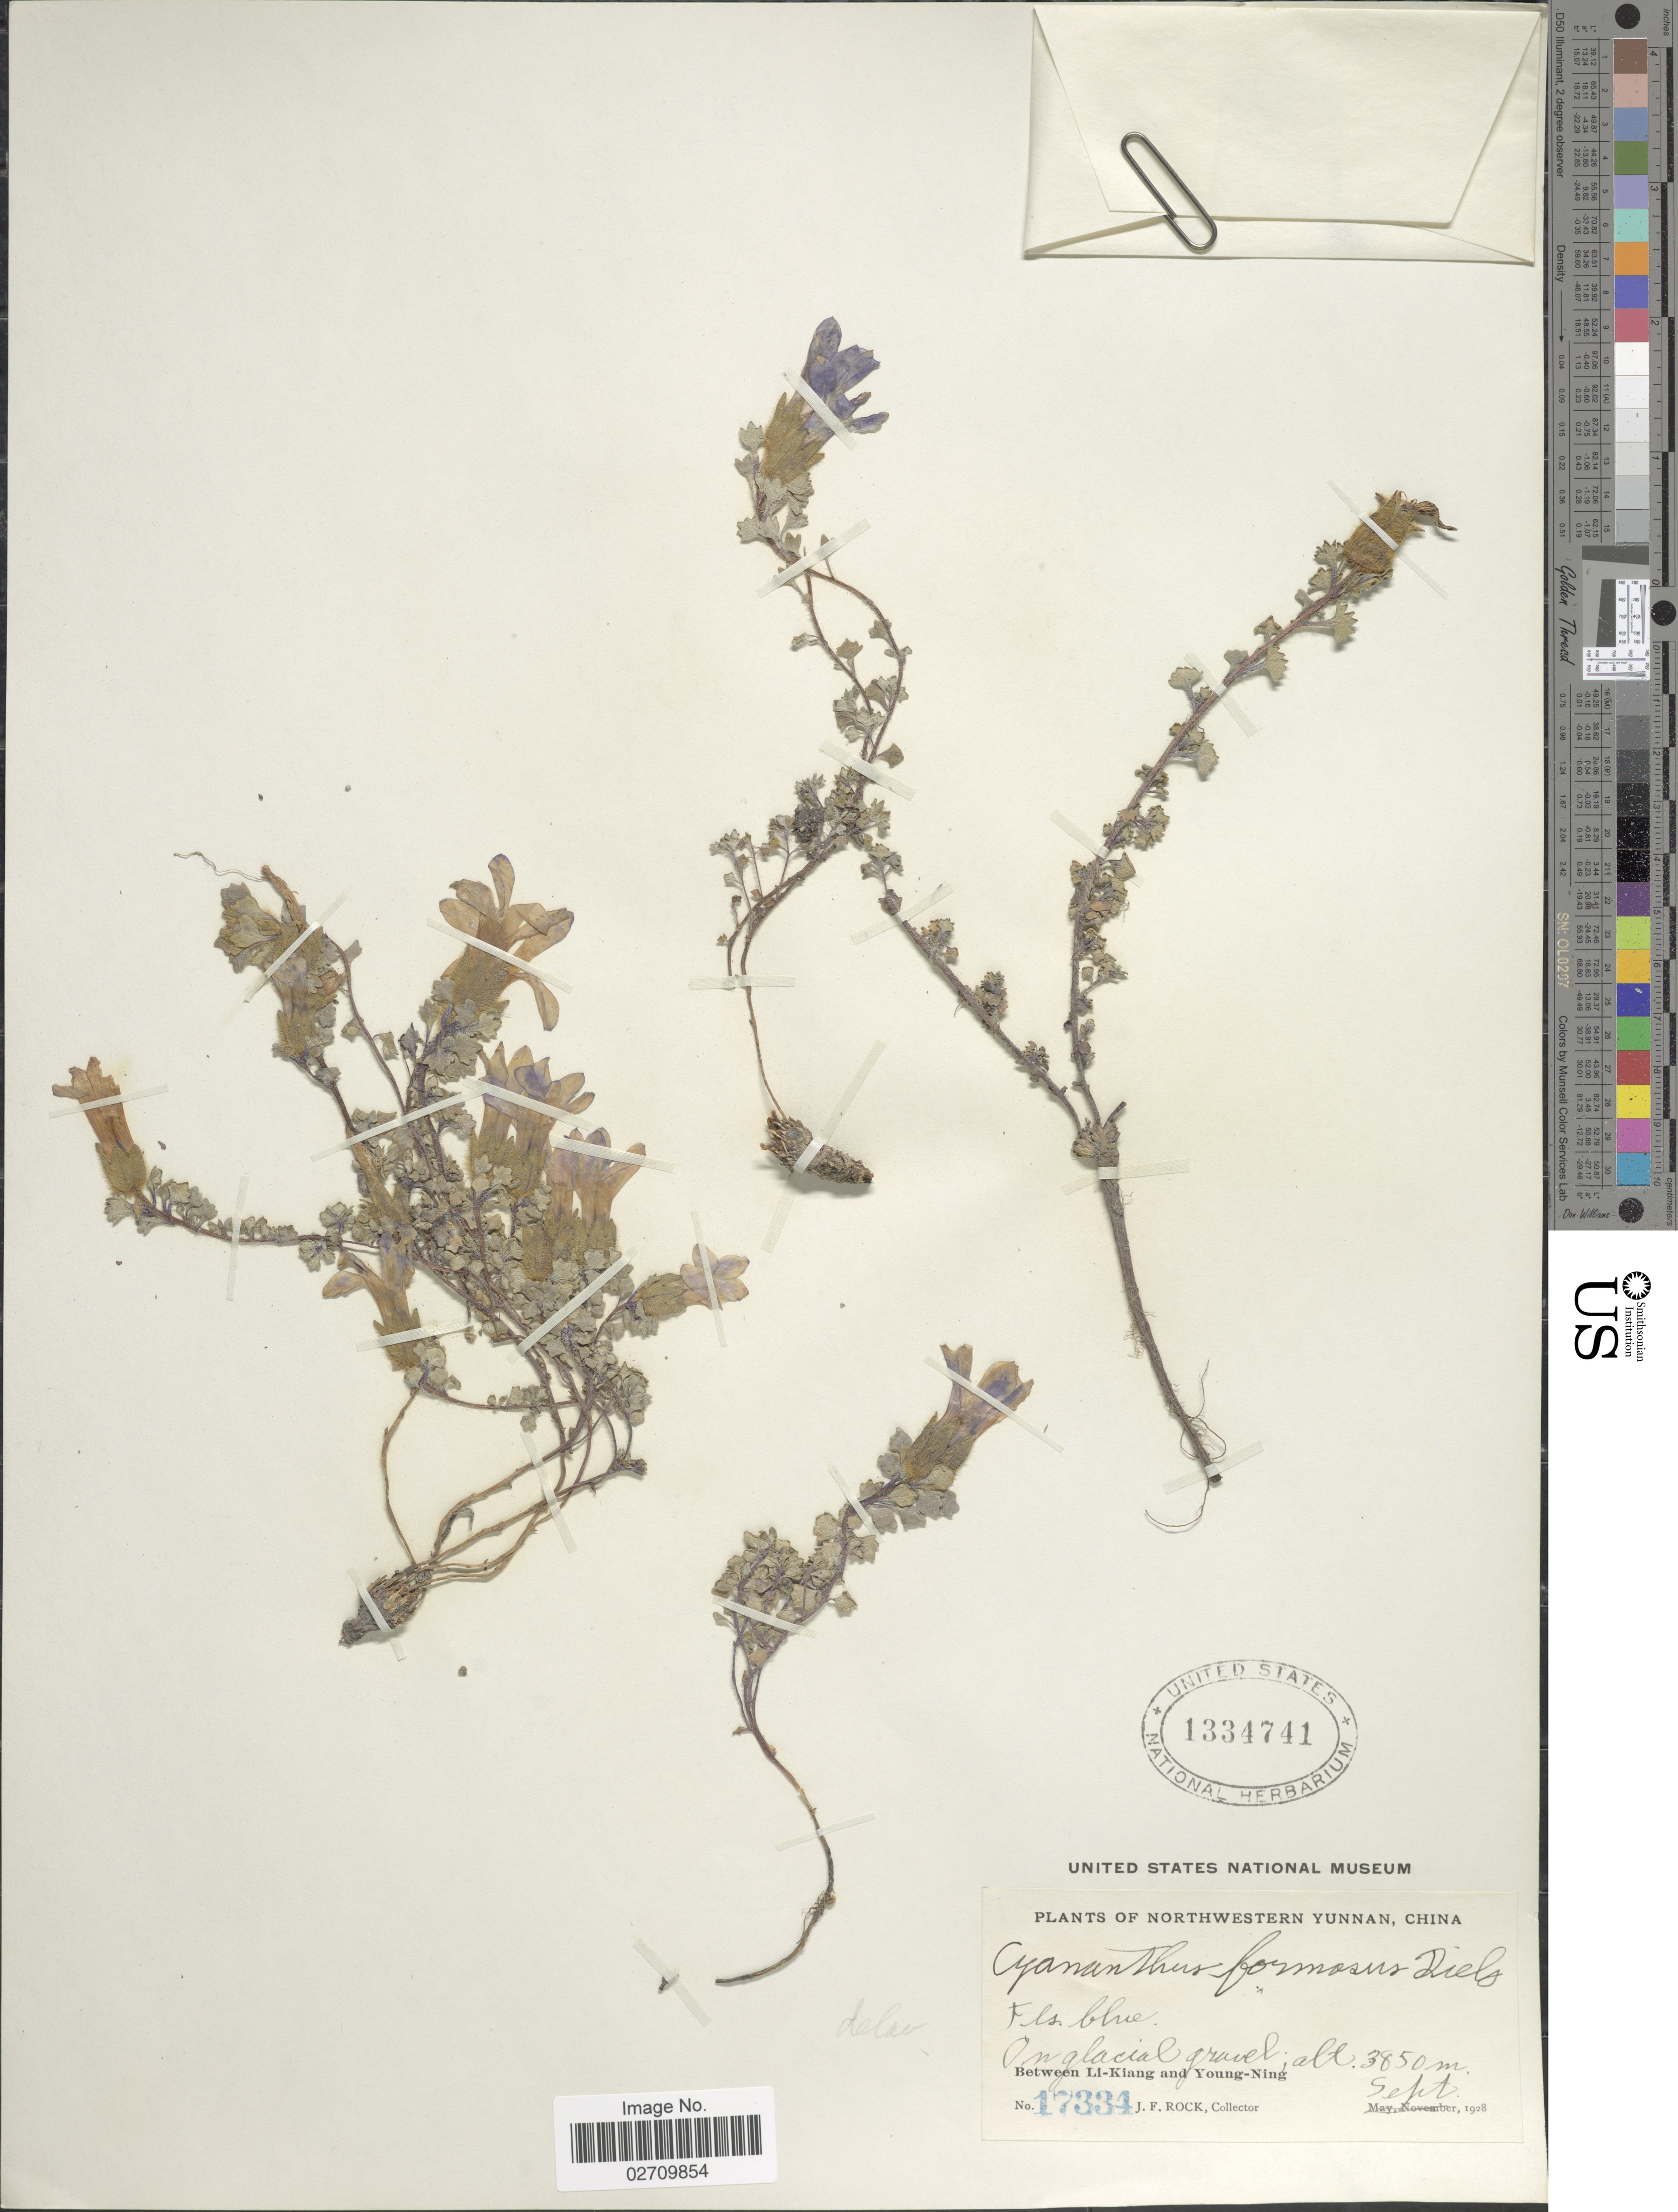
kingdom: Plantae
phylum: Tracheophyta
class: Magnoliopsida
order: Asterales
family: Campanulaceae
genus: Cyananthus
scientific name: Cyananthus formosus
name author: Diels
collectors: J. F. Rock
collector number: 17334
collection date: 1928-09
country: China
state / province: Yunnan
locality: Northwestern Yunnan, Between Li-Kiang and Young-Ning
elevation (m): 3850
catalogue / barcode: US 1334741